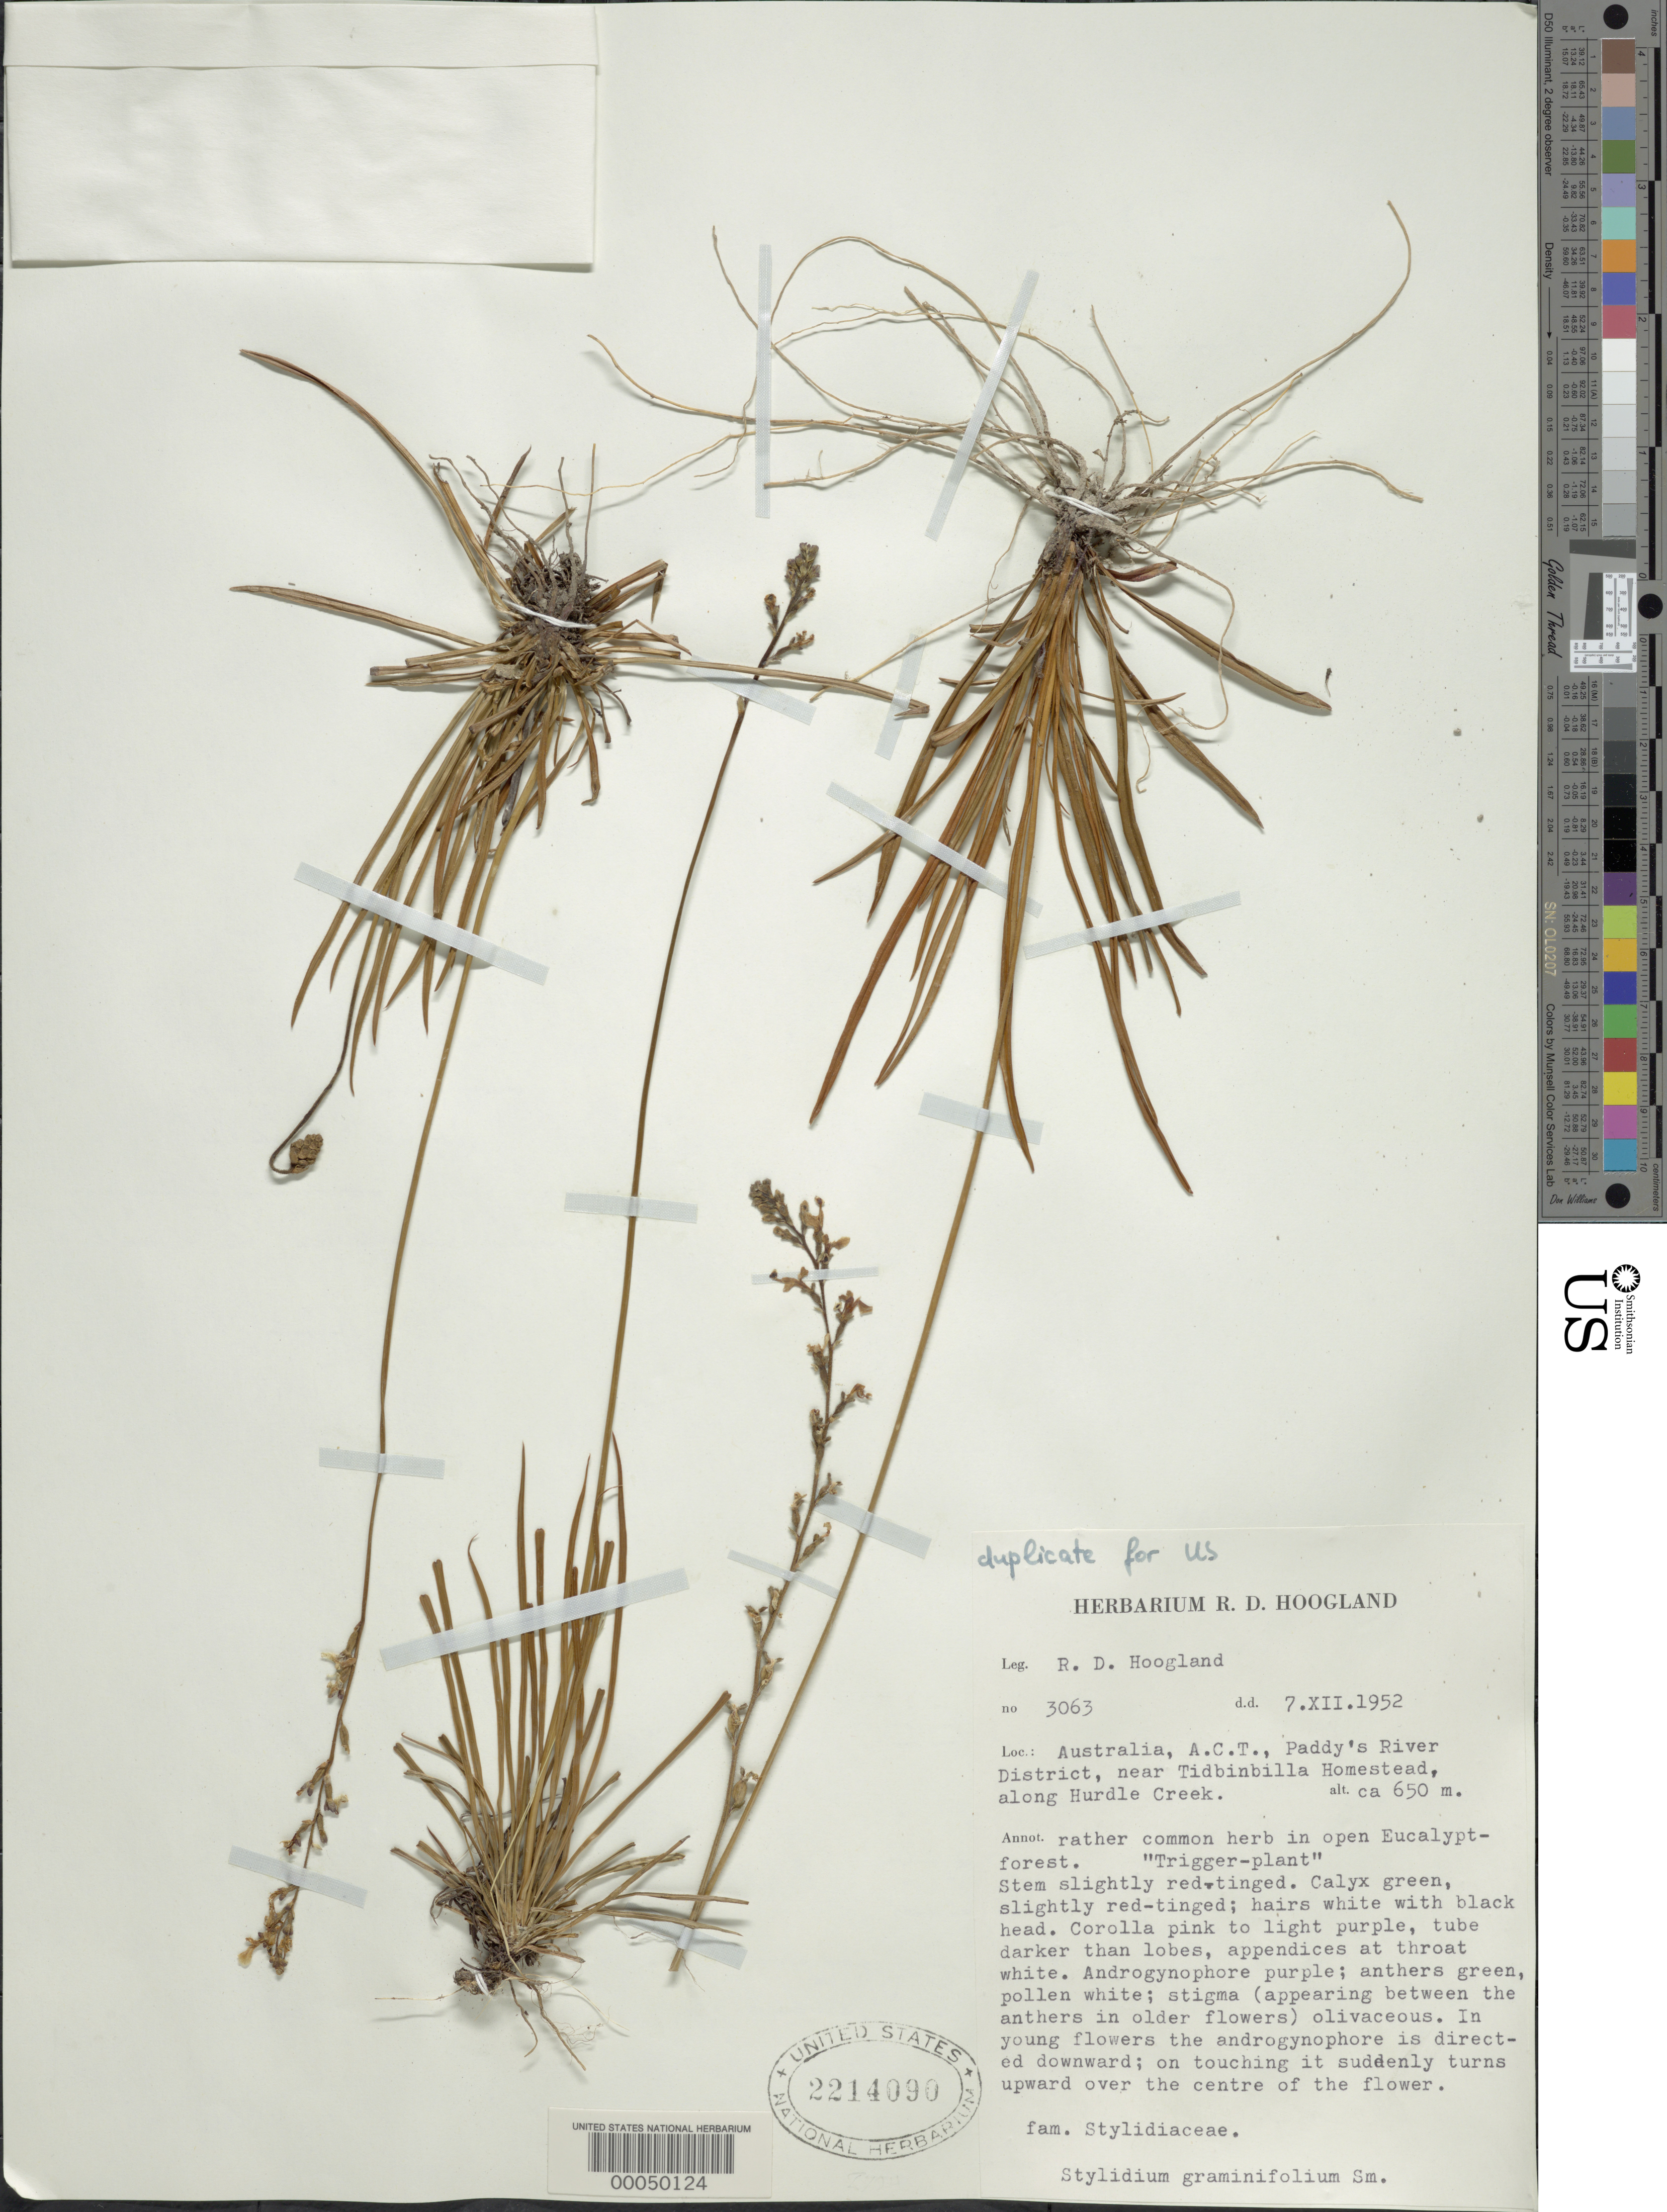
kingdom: Plantae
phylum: Tracheophyta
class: Magnoliopsida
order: Asterales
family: Stylidiaceae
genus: Stylidium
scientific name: Stylidium graminifolium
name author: Sw. ex Willd.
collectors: R. D. Hoogland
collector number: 3063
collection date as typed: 07 Dec 1952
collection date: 1952-12-07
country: Australia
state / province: Australian Capital Territory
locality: Paddy's River District, near Tidbinbilla Homestead, along Hurdle Creek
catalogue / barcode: US 2214090